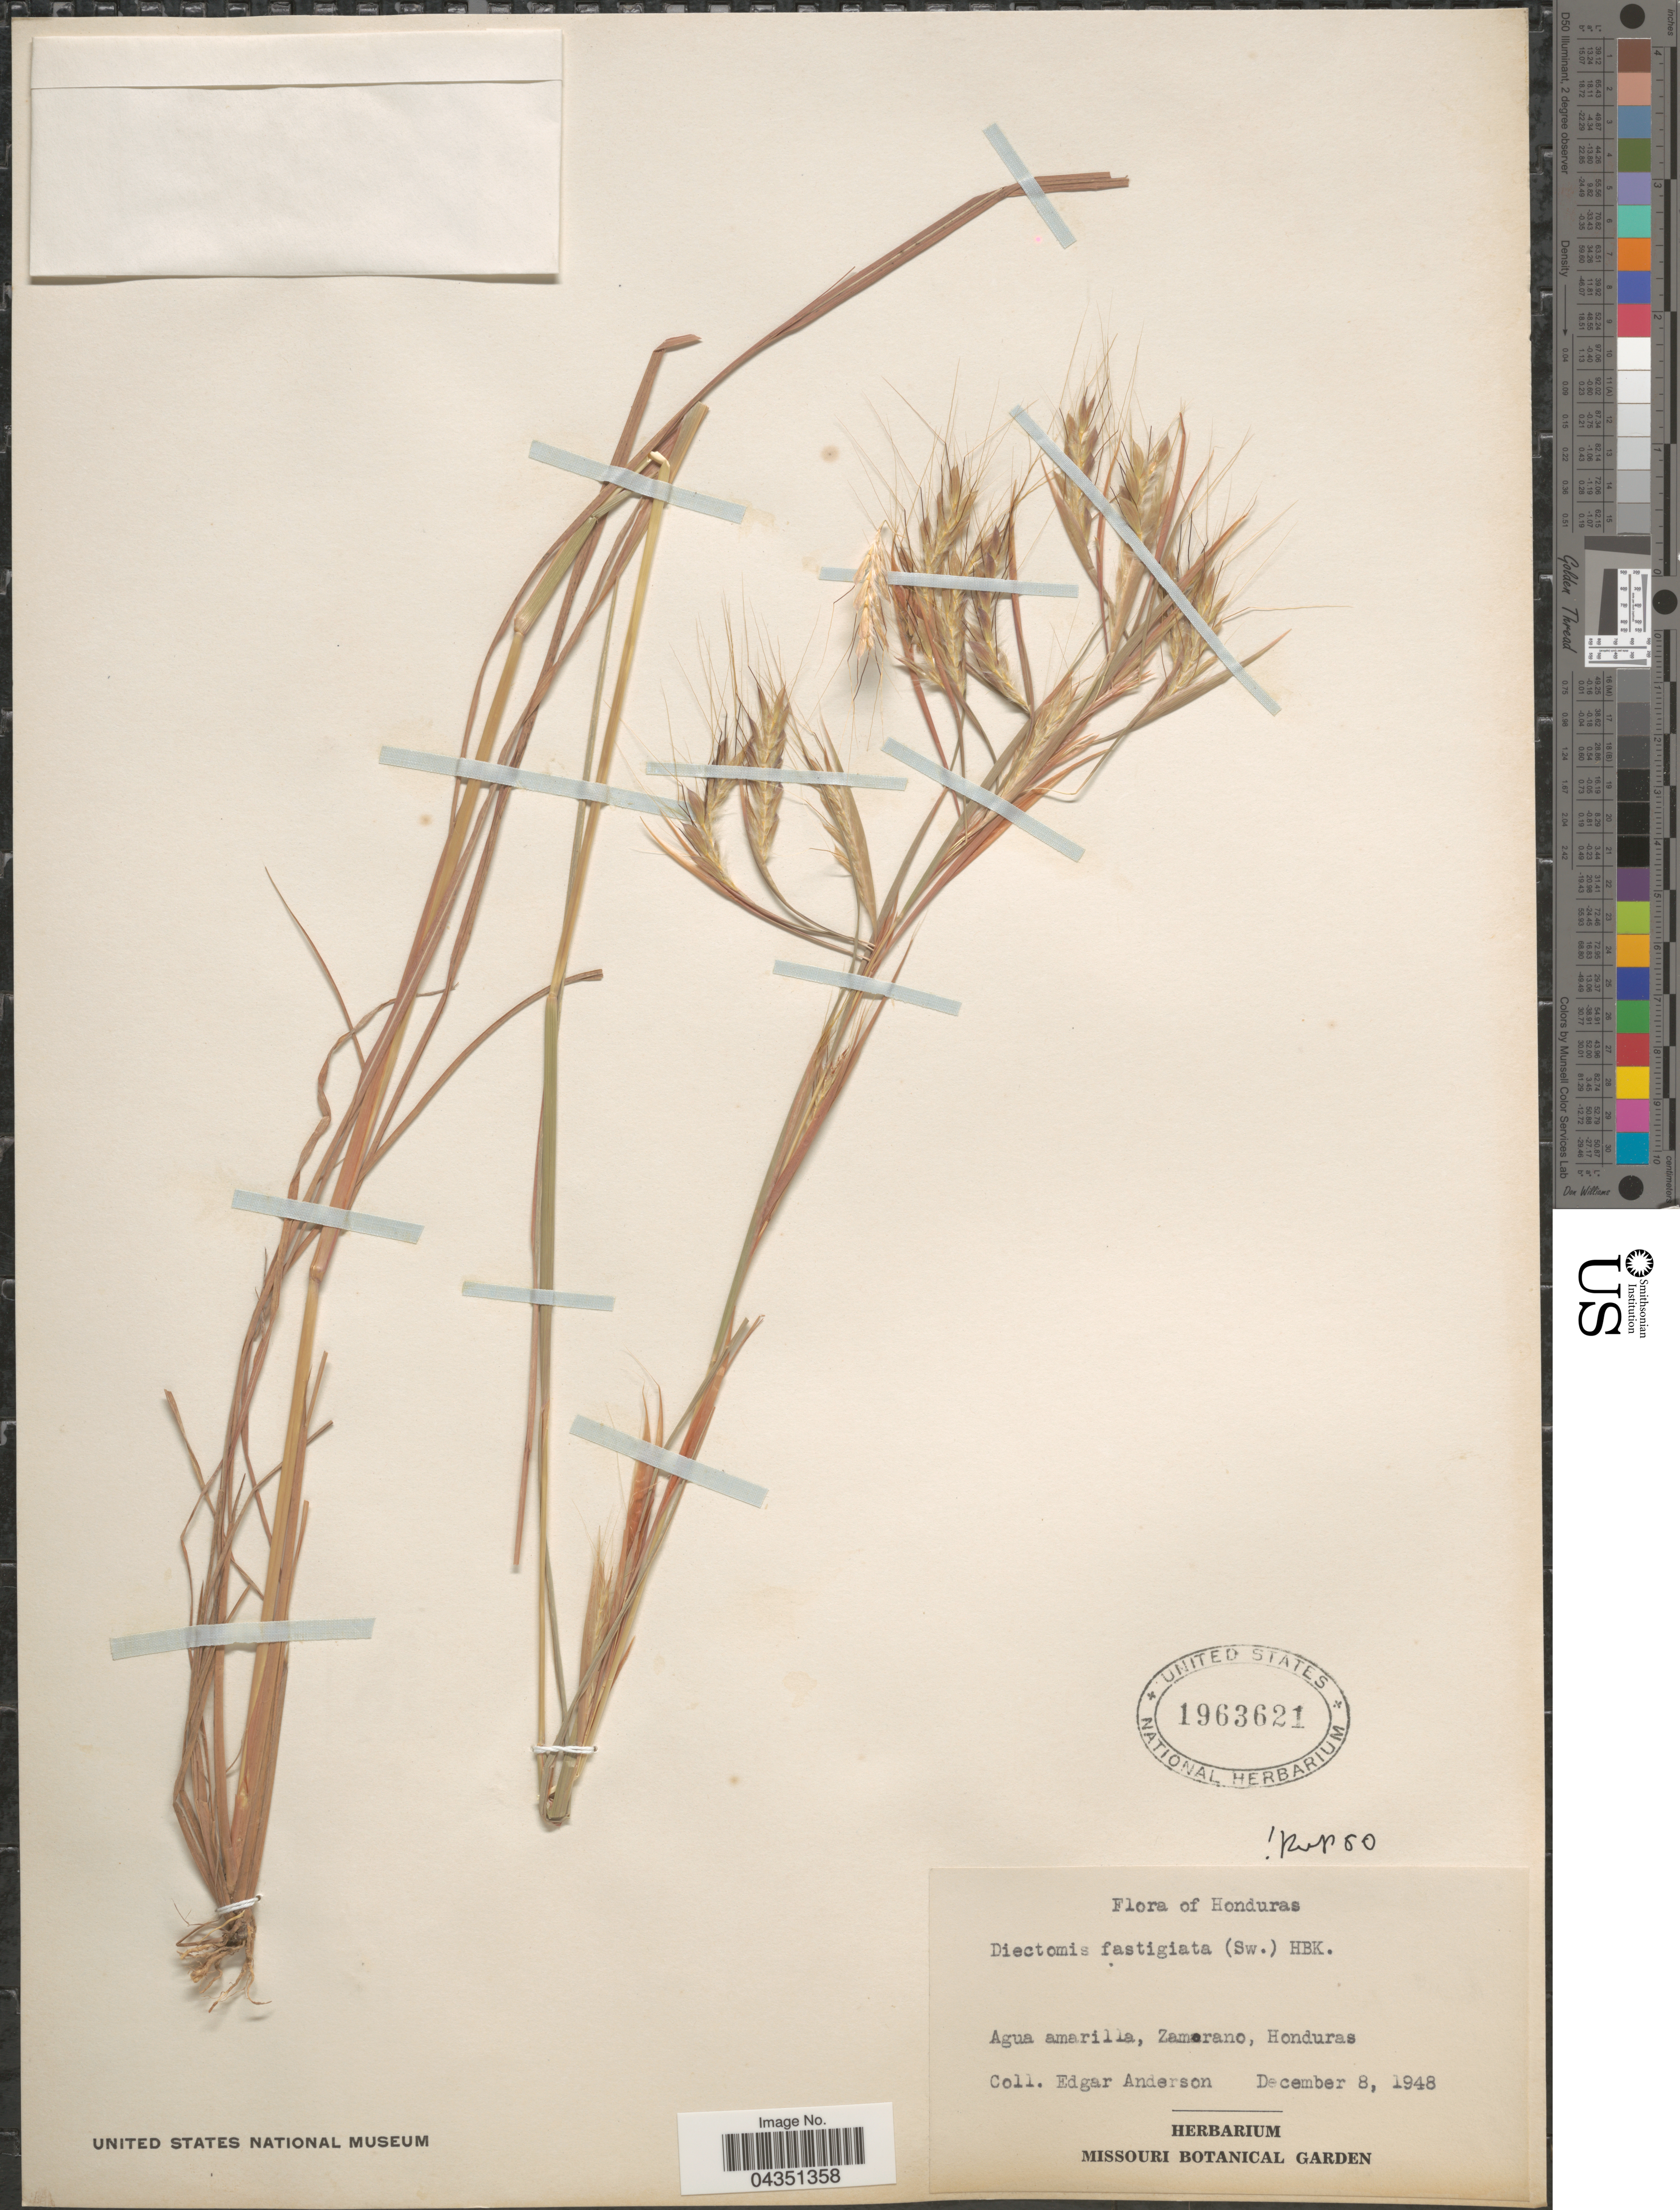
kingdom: Plantae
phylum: Tracheophyta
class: Liliopsida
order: Poales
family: Poaceae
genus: Diectomis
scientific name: Diectomis fastigiata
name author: (Sw.) P. Beauv.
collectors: E. S. Anderson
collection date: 1948-12-08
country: Honduras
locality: Agua amarilla, Zamorano.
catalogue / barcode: US 1963621